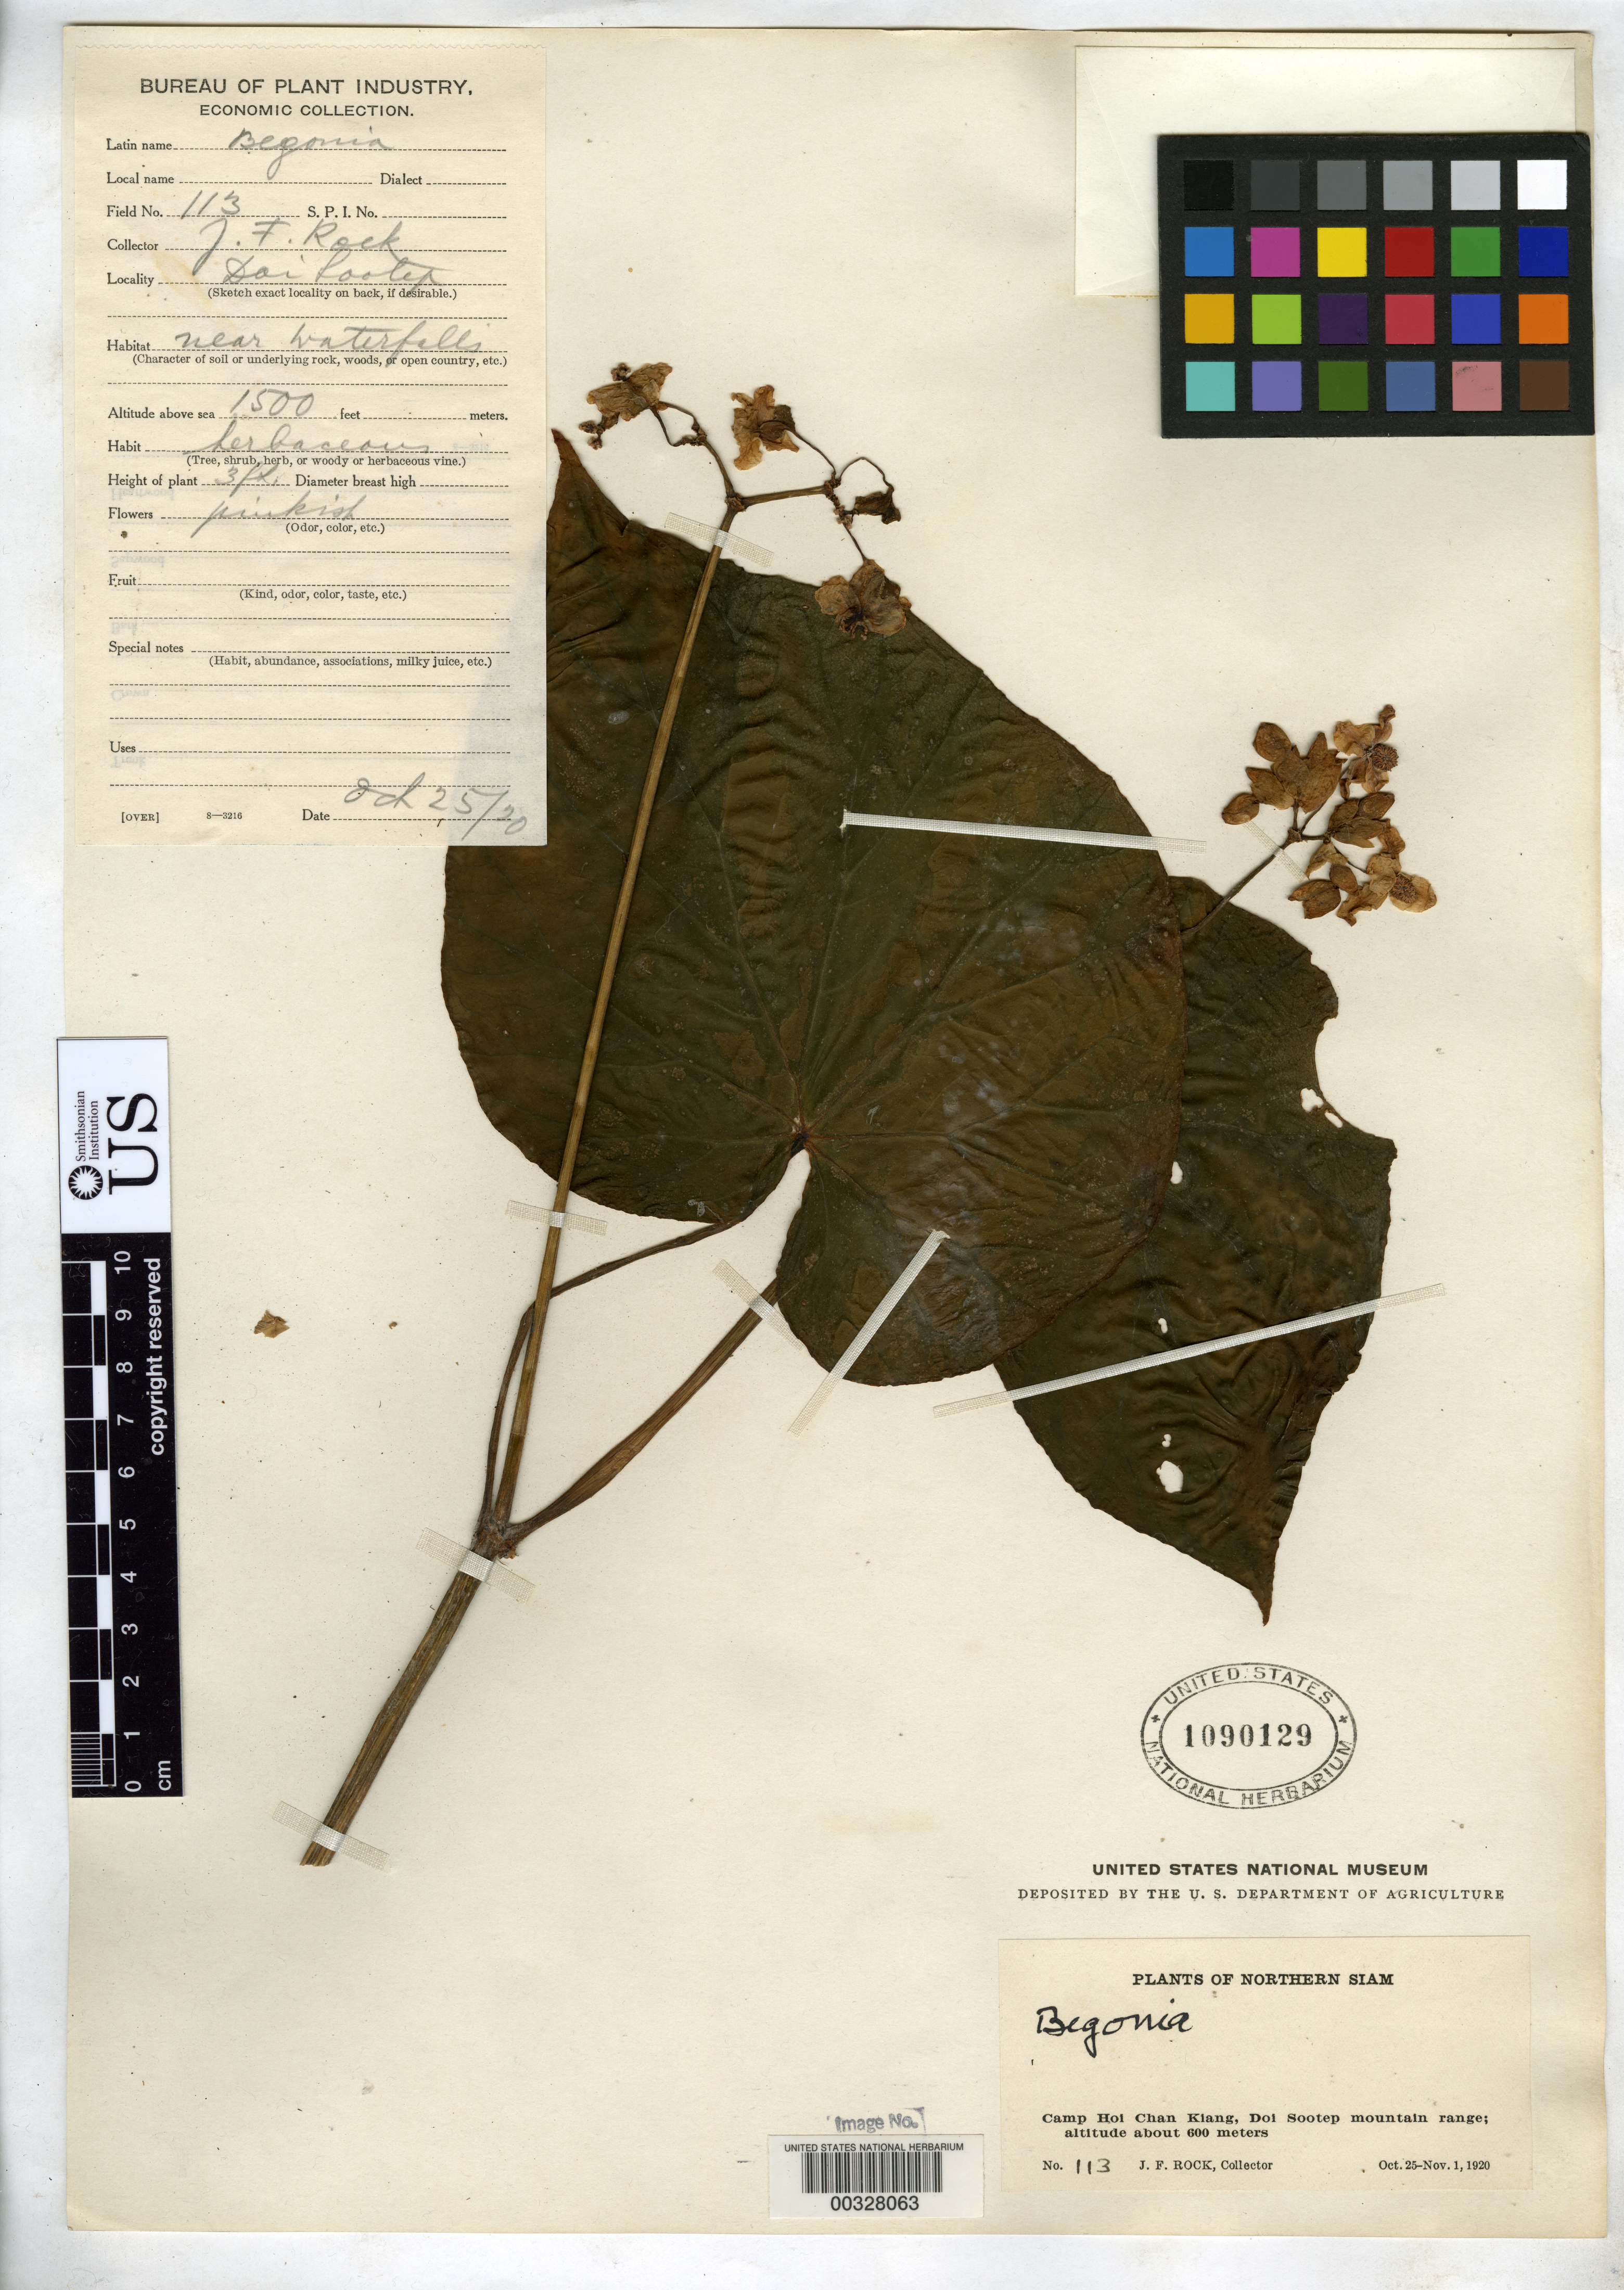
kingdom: Plantae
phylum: Tracheophyta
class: Magnoliopsida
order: Cucurbitales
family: Begoniaceae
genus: Begonia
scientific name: Begonia sp.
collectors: J. F. Rock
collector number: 113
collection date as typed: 25 Oct 1920 to 01 Nov 1920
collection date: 1920-10-25/1920-11-01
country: Thailand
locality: Camp hoi chan klang, doi sootep mountain range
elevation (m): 600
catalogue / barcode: US 1090129